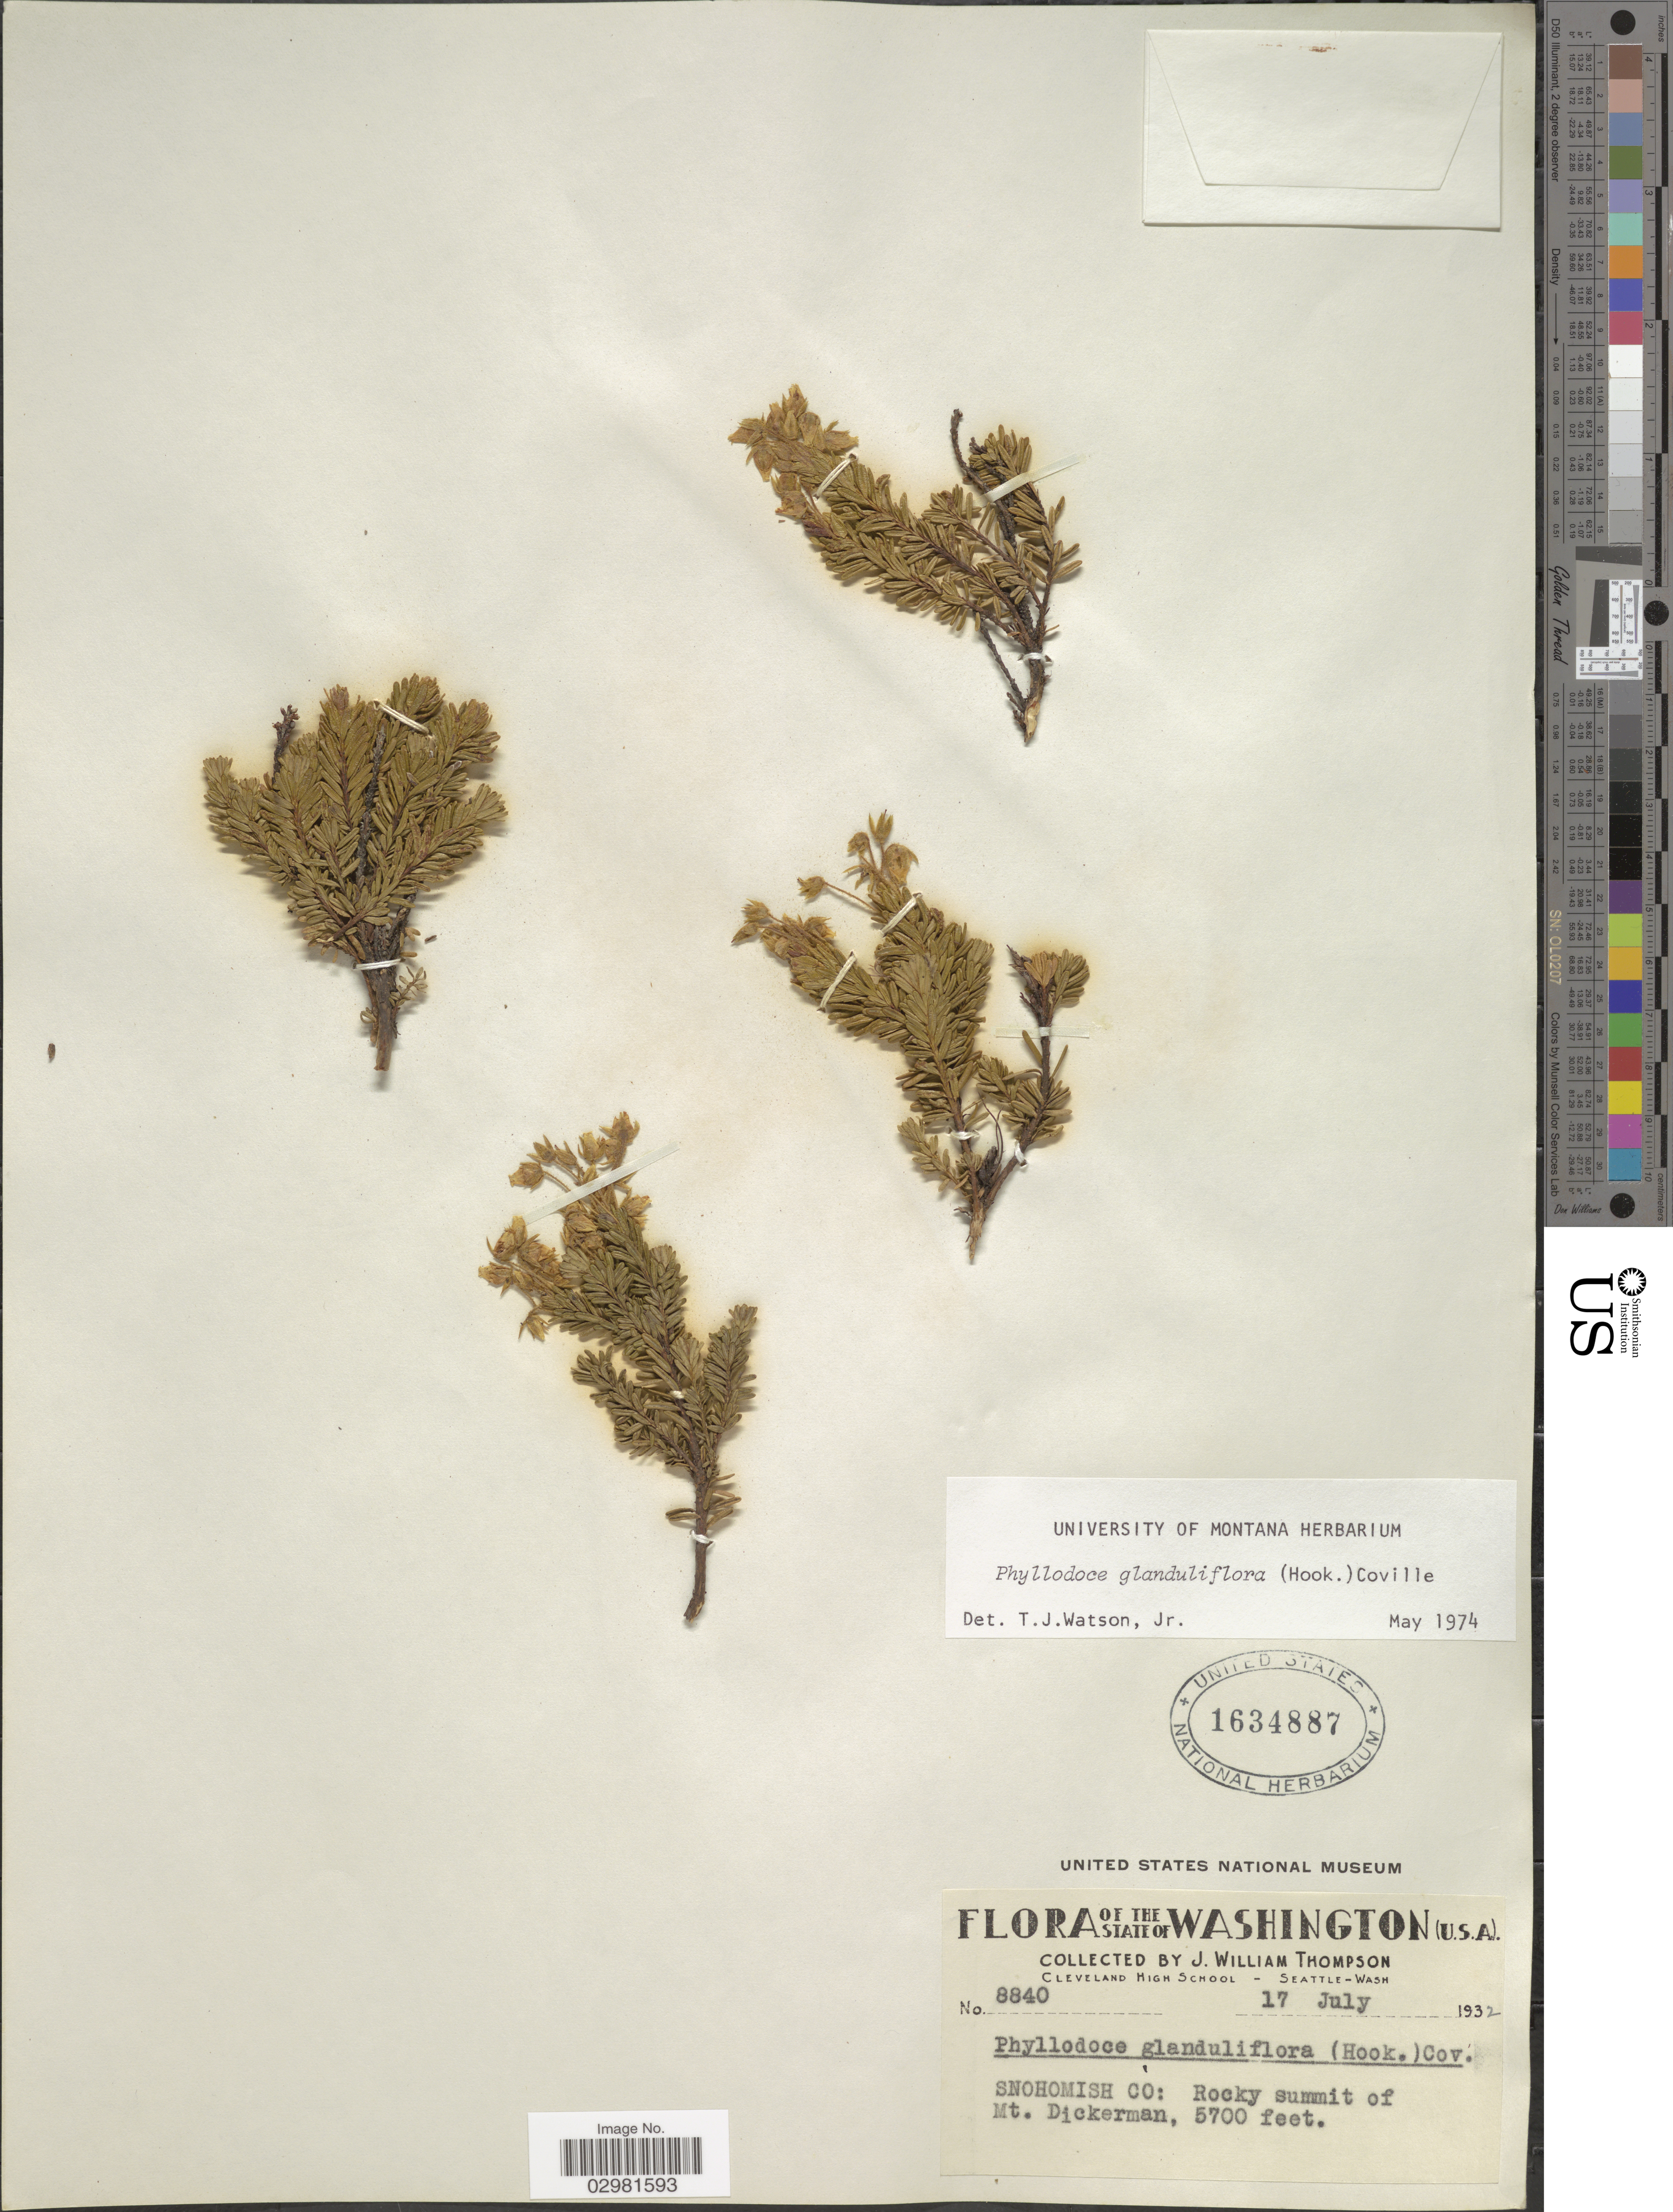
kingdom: Plantae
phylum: Tracheophyta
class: Magnoliopsida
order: Ericales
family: Ericaceae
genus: Phyllodoce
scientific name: Phyllodoce glanduliflora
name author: (Hook.) Coville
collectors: J. W. Thompson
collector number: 8840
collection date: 1932-07-17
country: United States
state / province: Washington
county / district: Snohomish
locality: Snohomish Co: Rocky summit of Mt. Dickerman.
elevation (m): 1737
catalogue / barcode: US 1634887